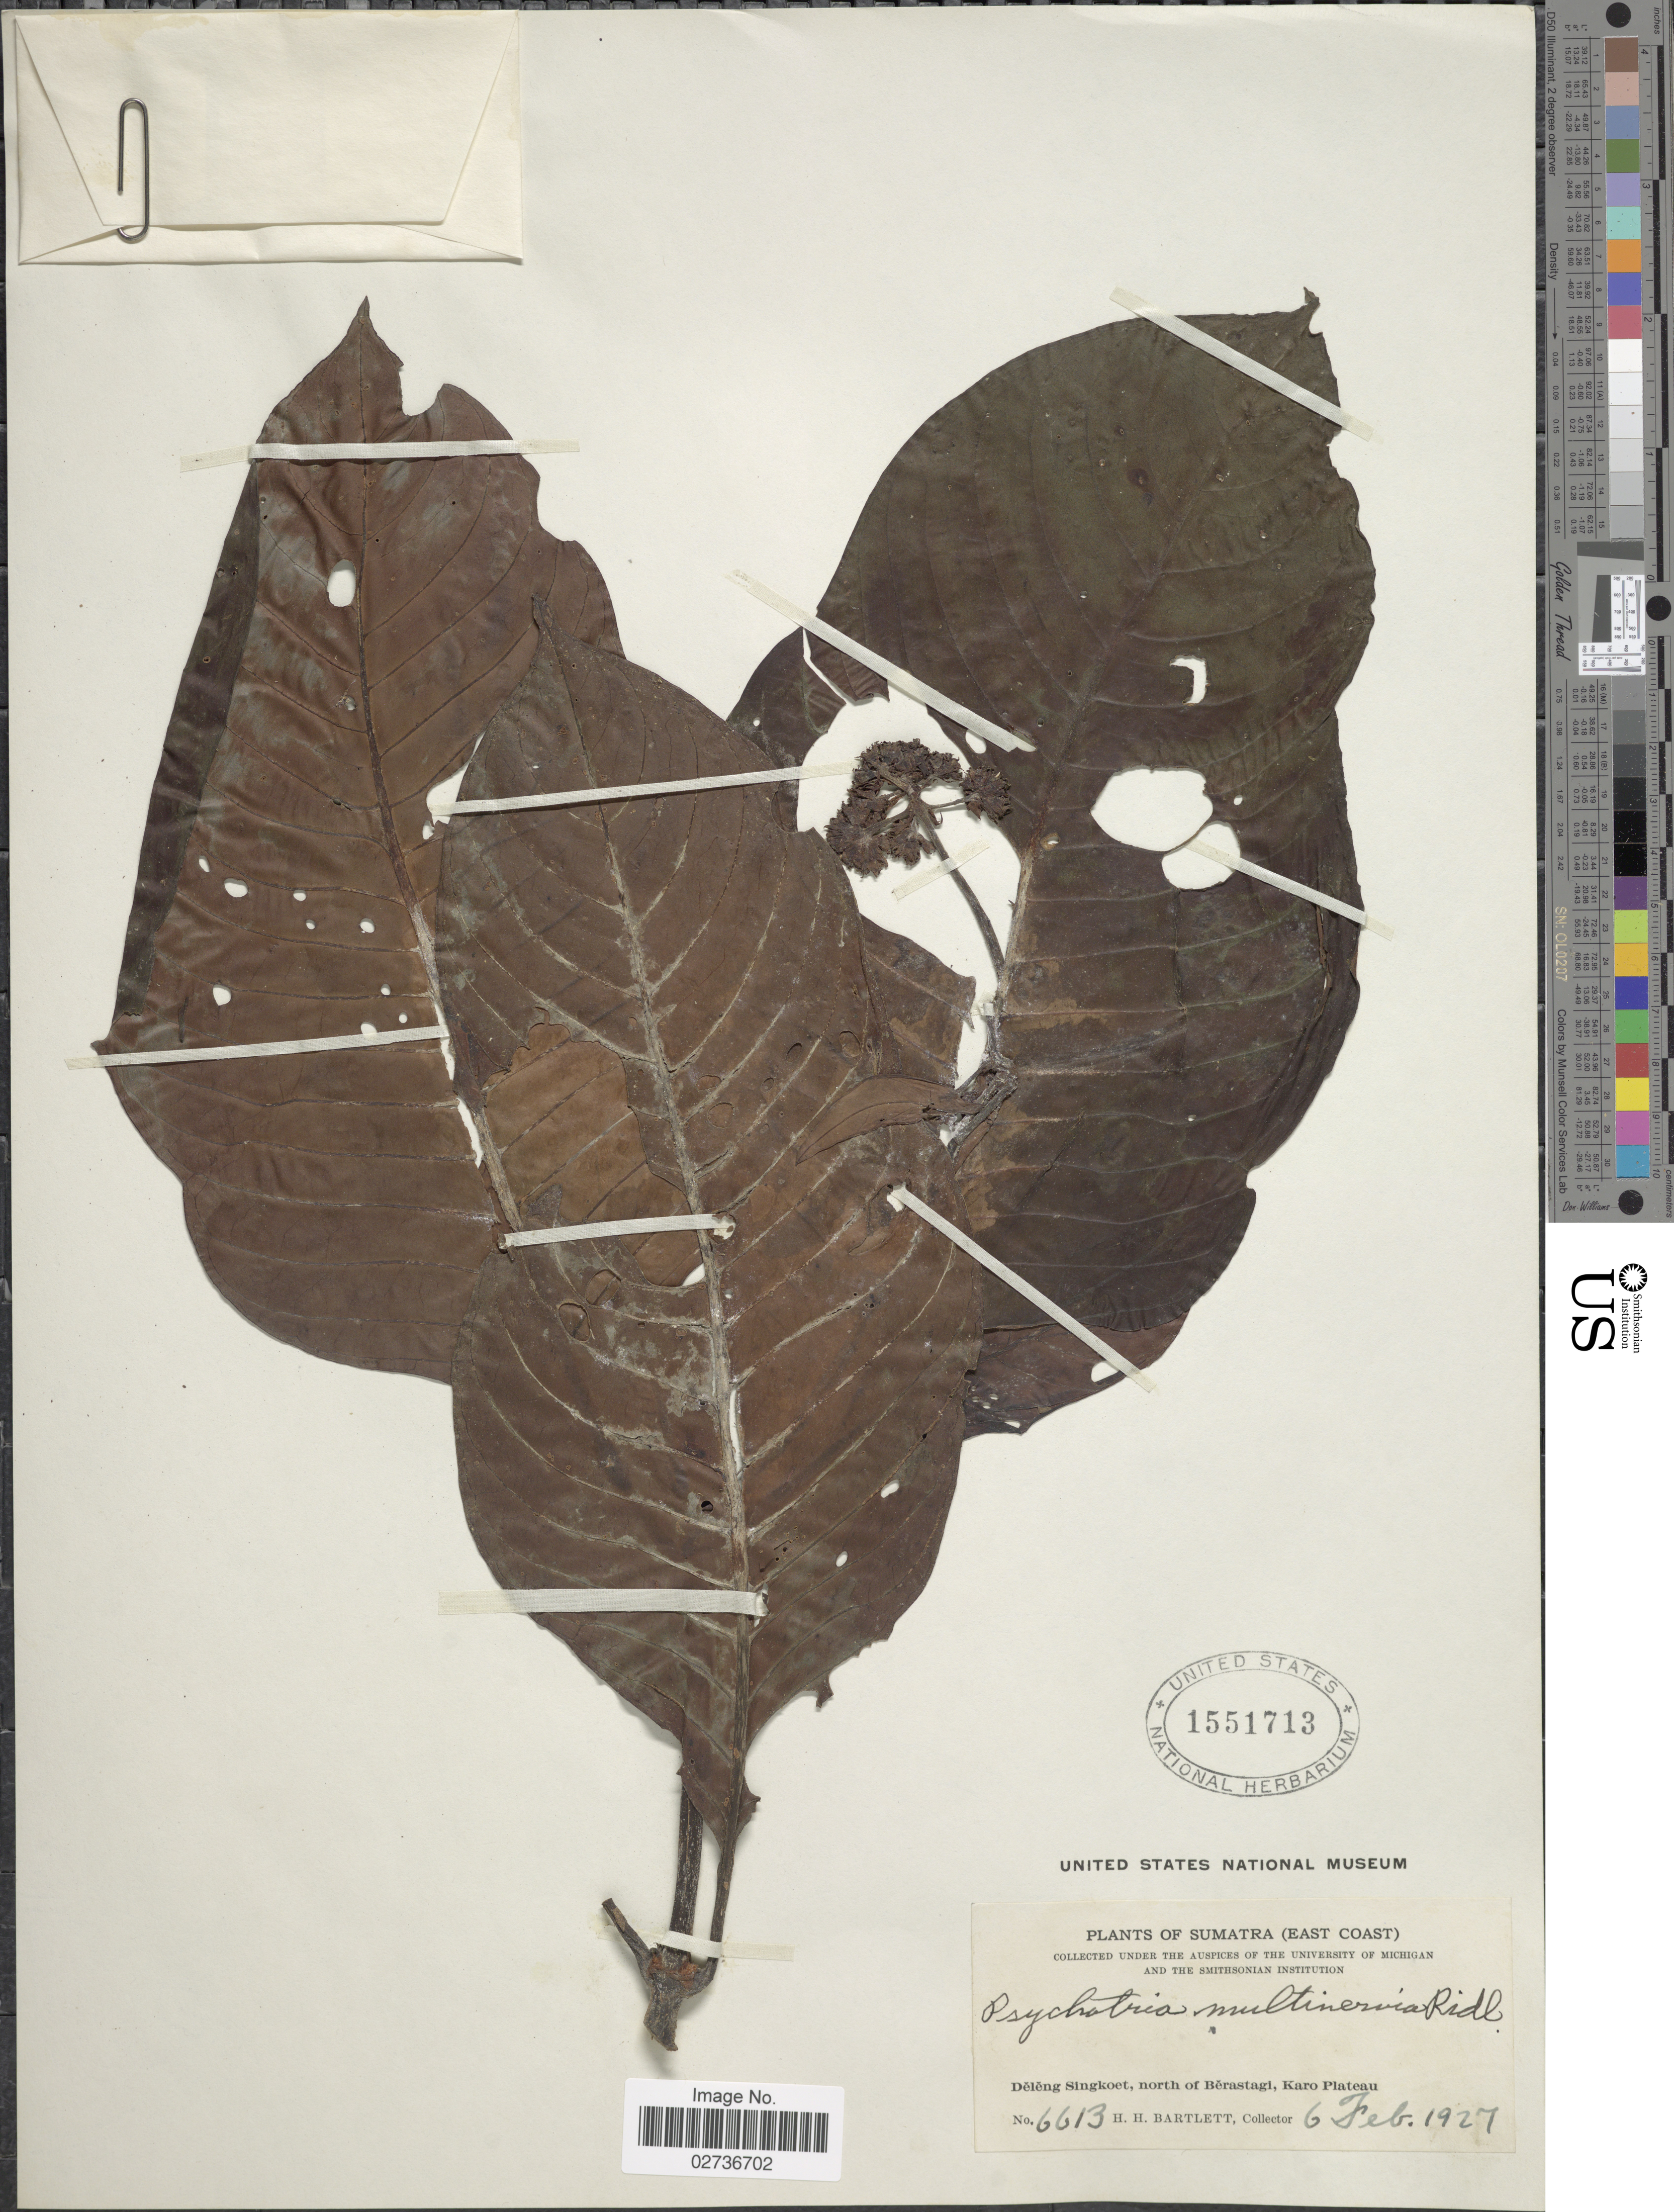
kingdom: Plantae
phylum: Tracheophyta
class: Magnoliopsida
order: Gentianales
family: Rubiaceae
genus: Psychotria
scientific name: Psychotria multinervia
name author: Ridl.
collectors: H. H. Bartlett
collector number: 6613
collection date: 1927-02-06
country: Indonesia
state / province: Sumatra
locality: Sumatra (East Coast) Deleng Singkoet, north of Berastagi, Karo Plateau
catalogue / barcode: US 1551713